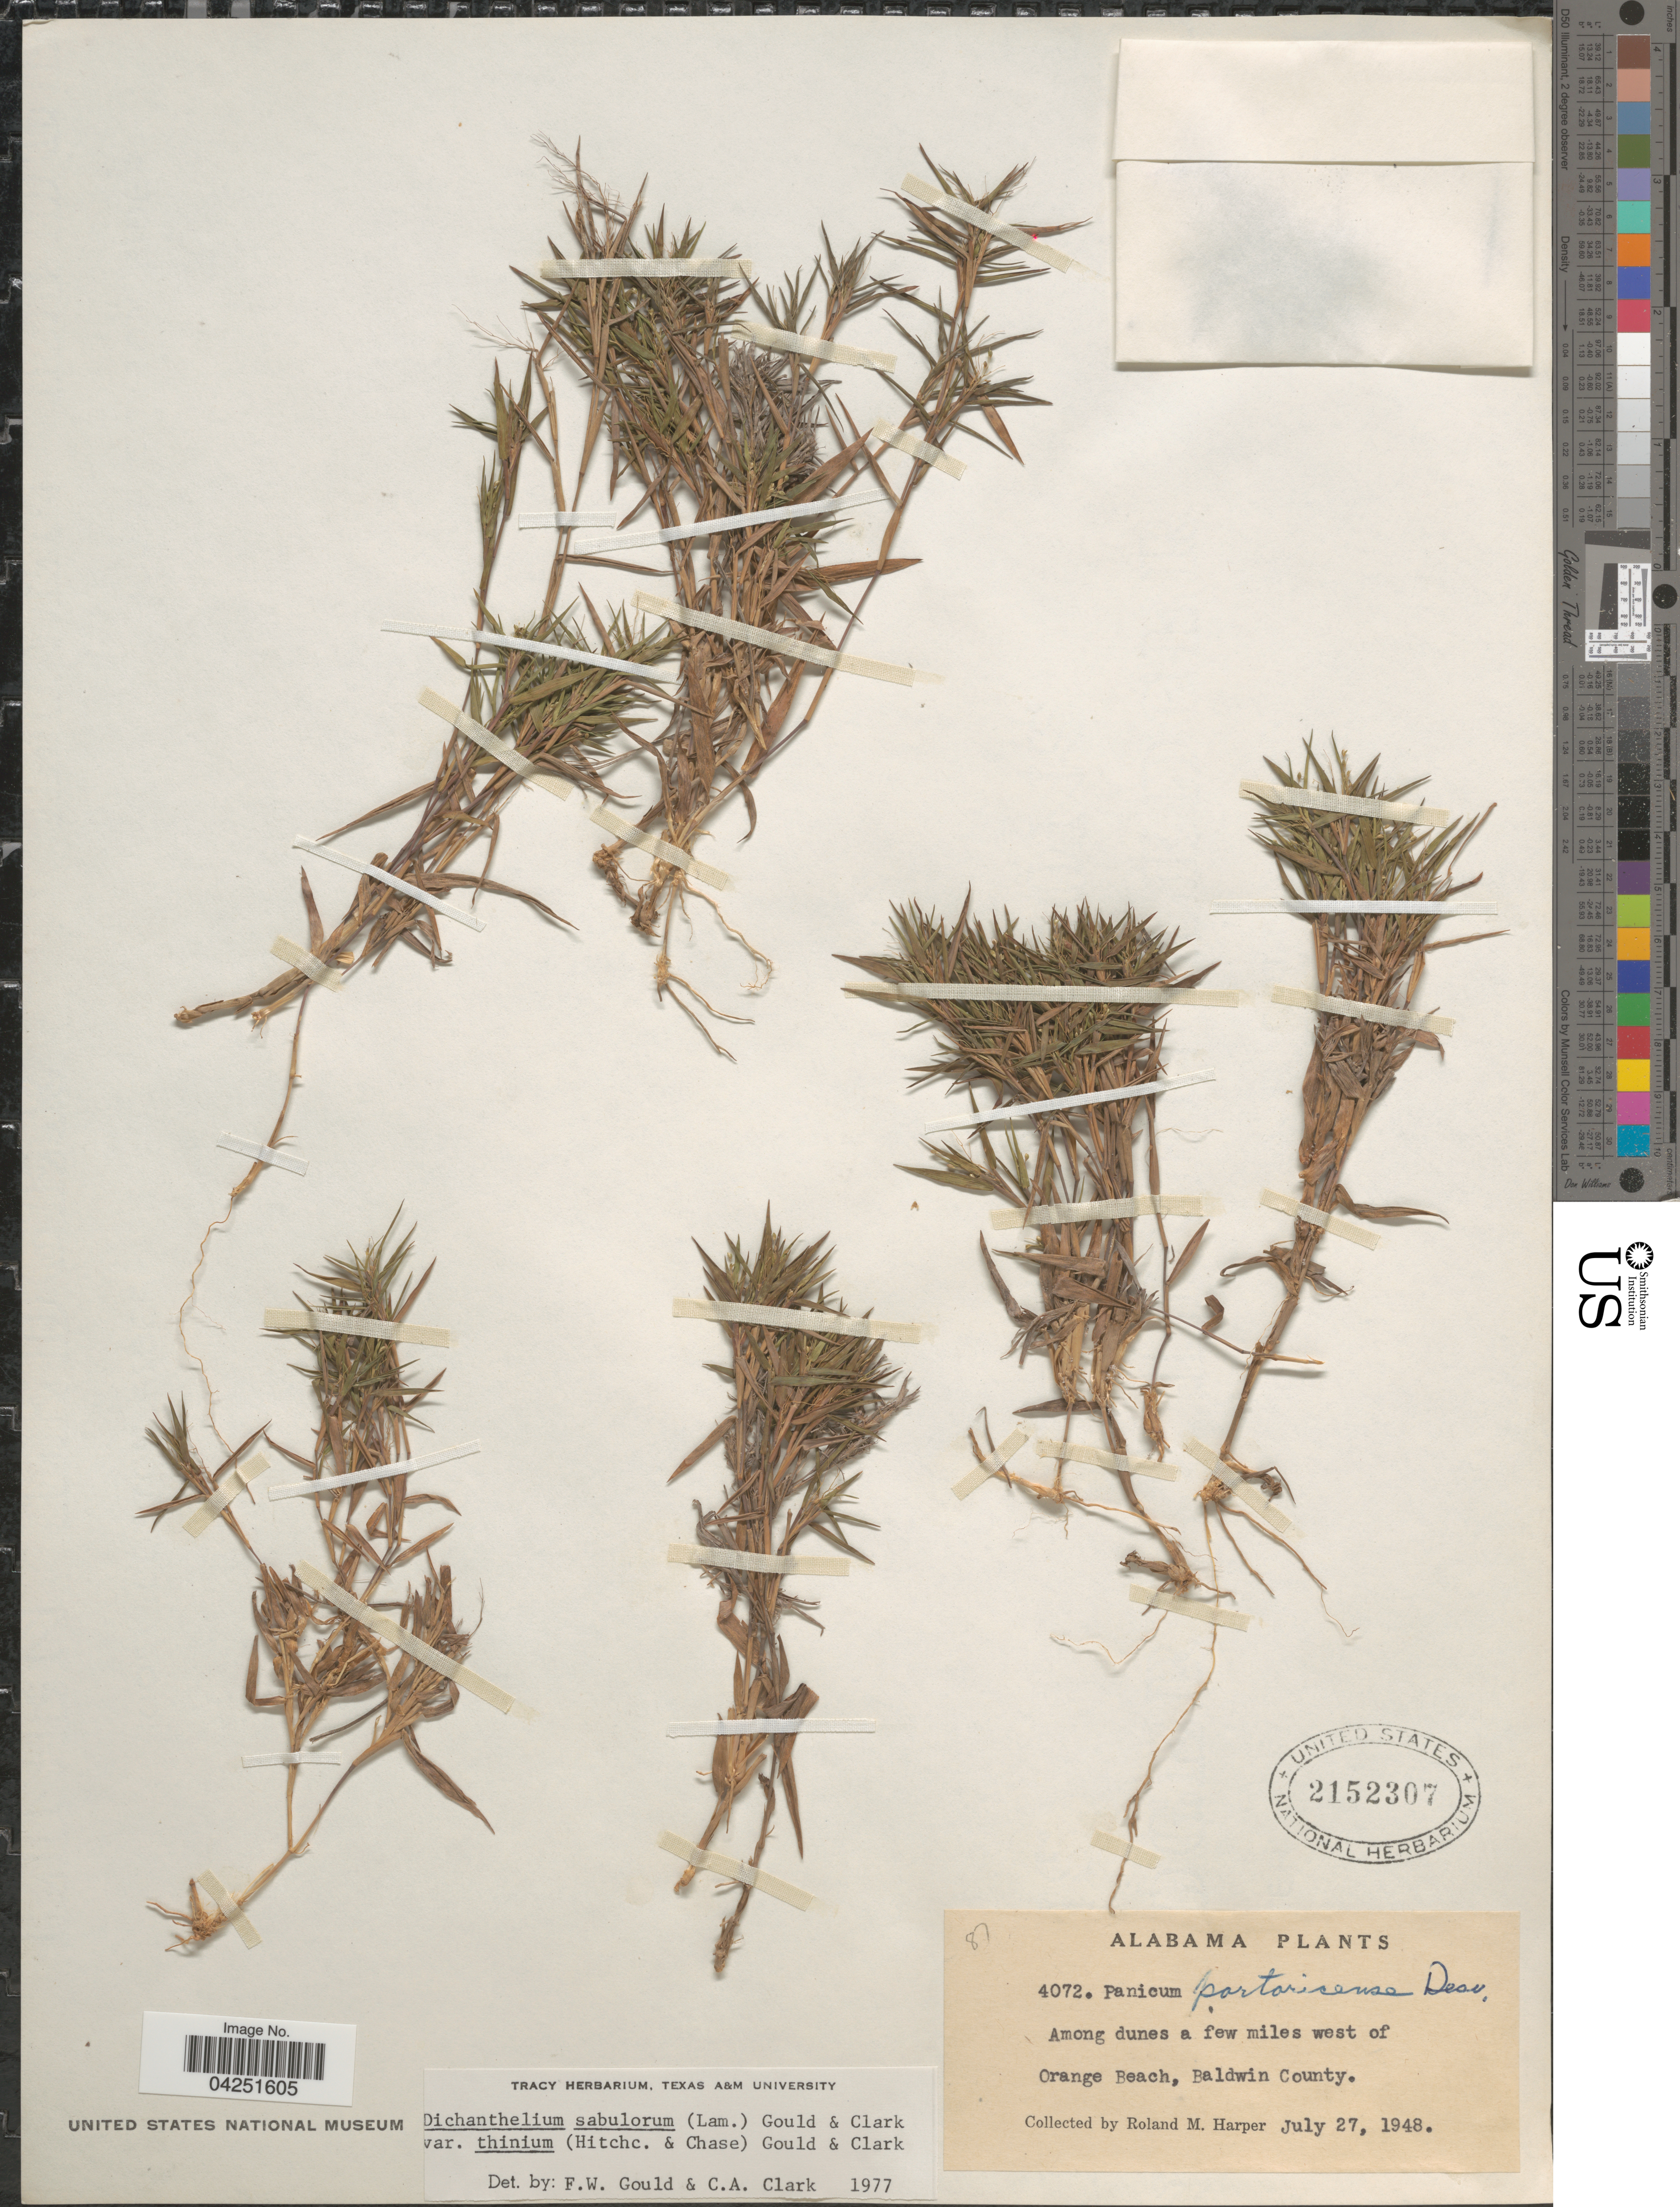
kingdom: Plantae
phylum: Tracheophyta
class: Liliopsida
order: Poales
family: Poaceae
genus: Dichanthelium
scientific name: Dichanthelium acuminatum var. acuminatum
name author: (Sw.) Gould & C.A. Clark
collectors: R. M. Harper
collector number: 4072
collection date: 1948-07-27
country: United States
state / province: Alabama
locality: Among dunes a few miles west of Orange Beach, Baldwin County.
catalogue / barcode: US 2152307